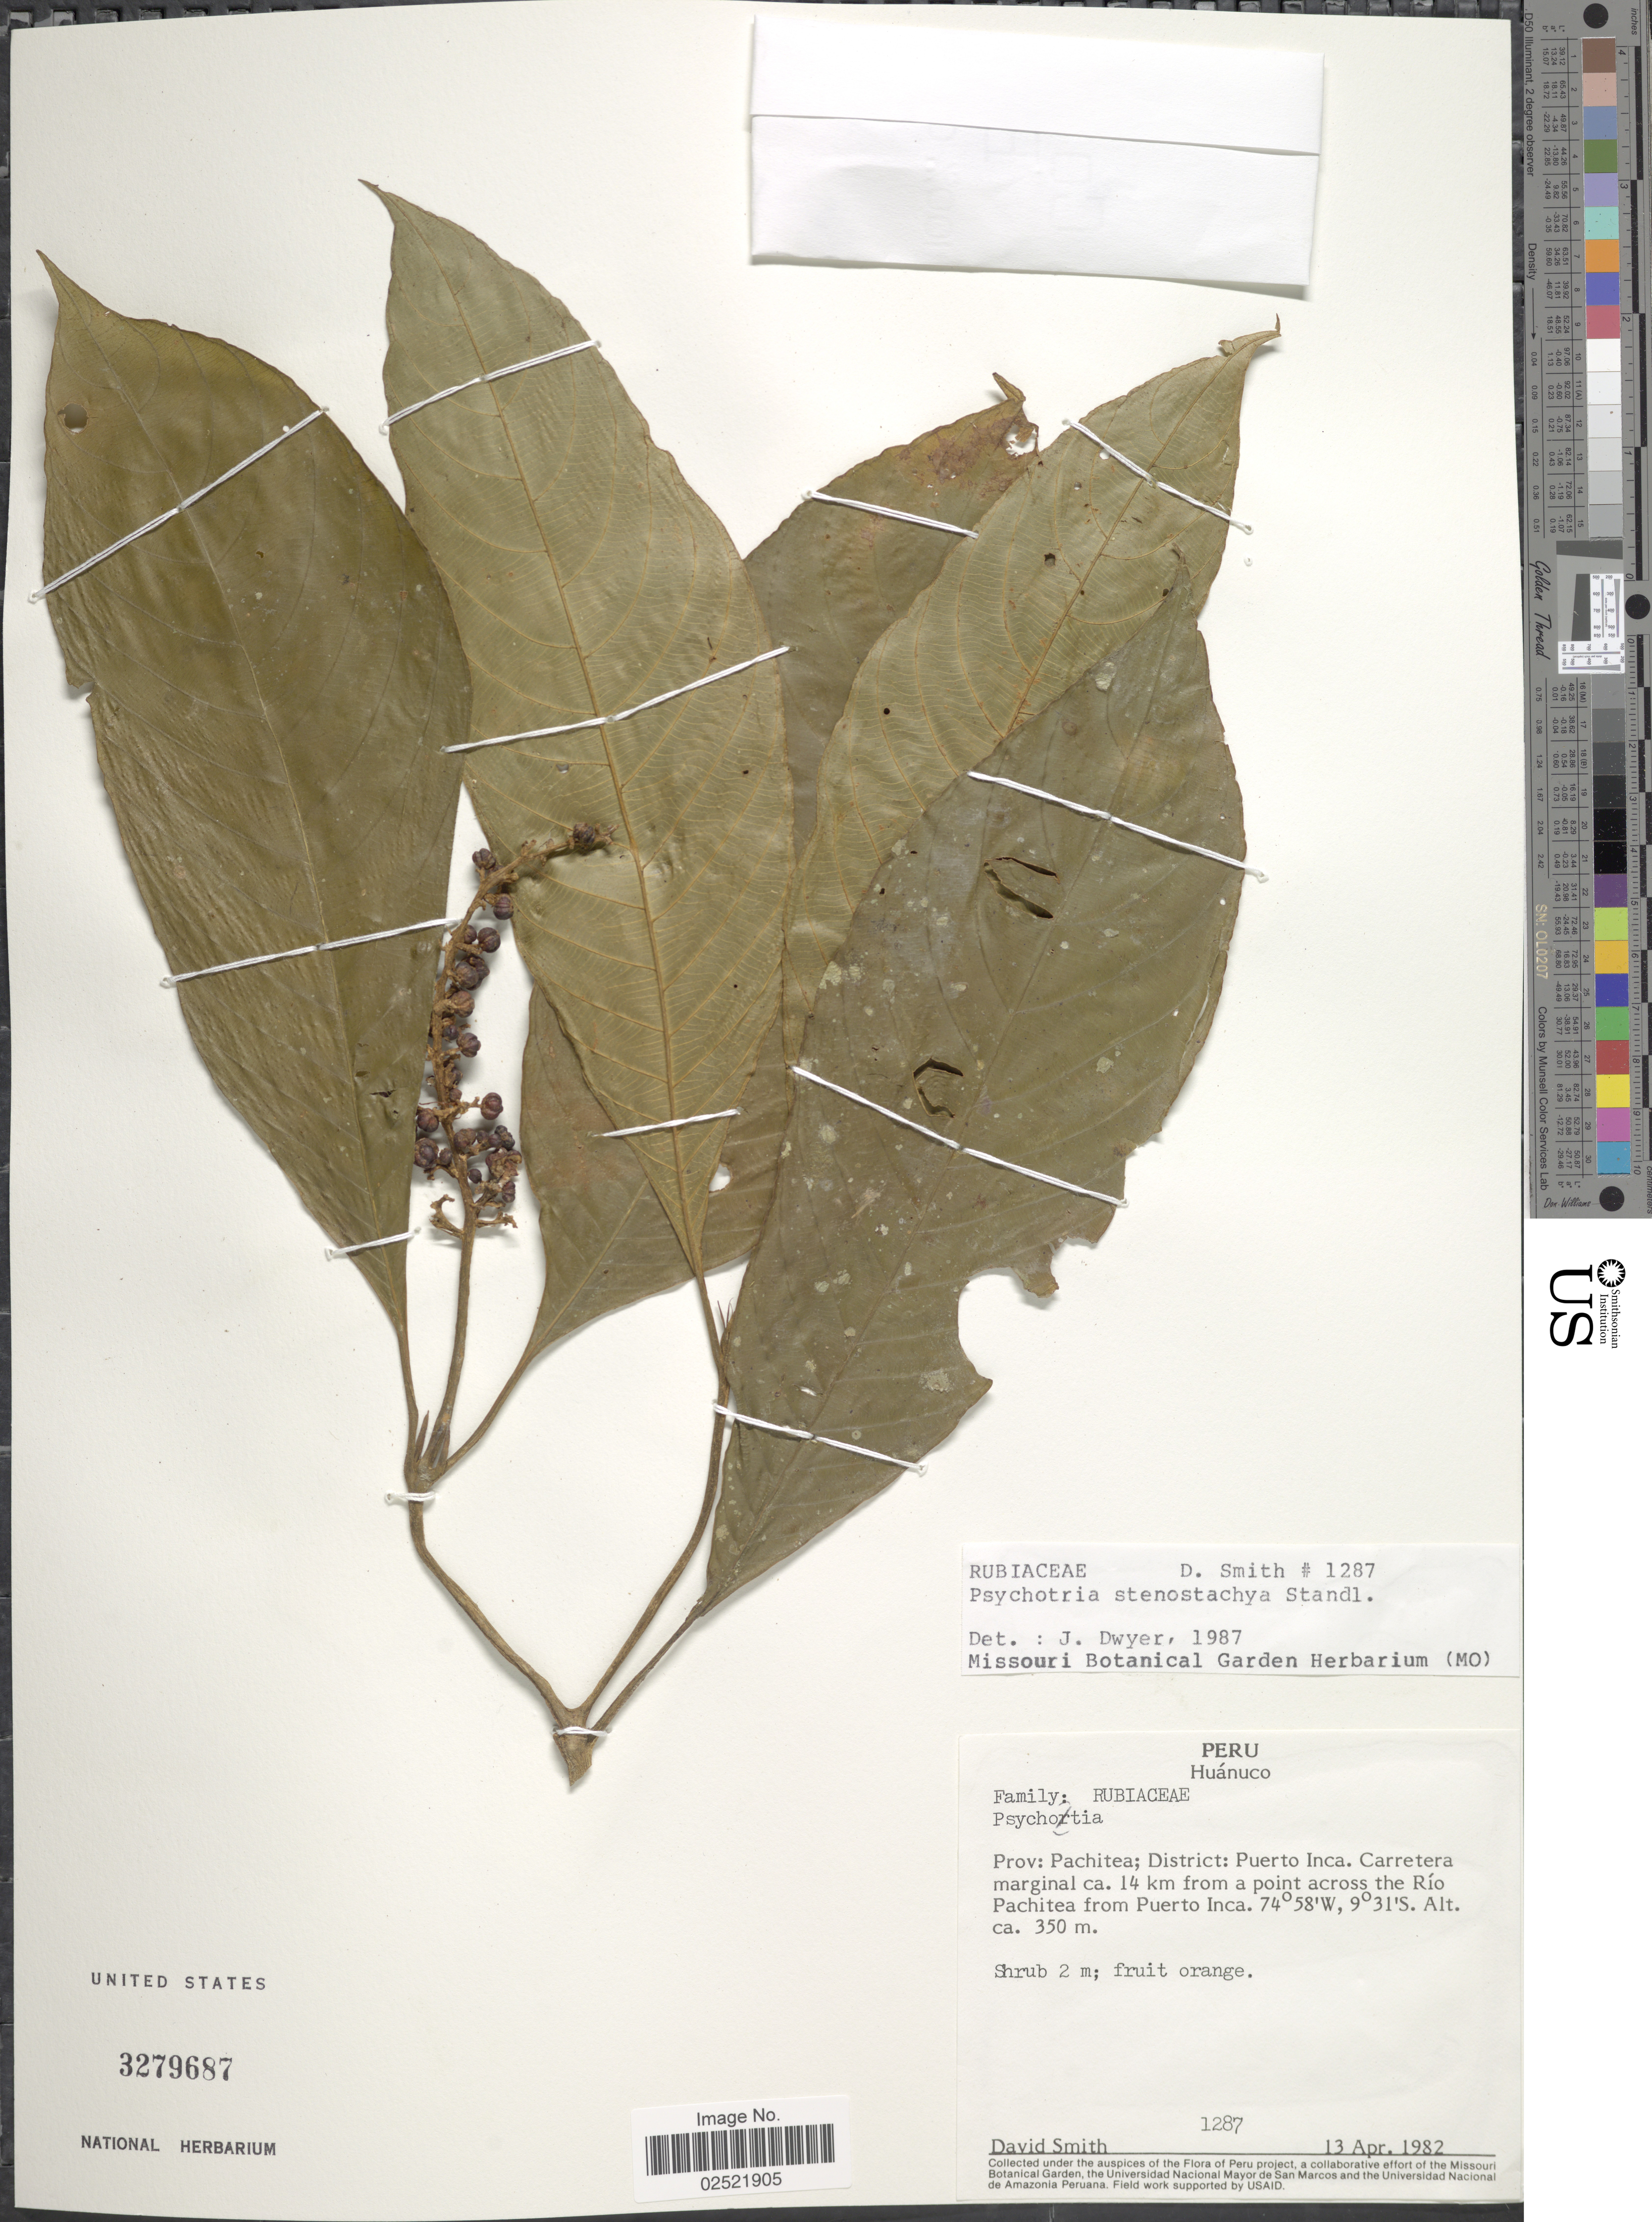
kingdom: Plantae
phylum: Tracheophyta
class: Magnoliopsida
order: Gentianales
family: Rubiaceae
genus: Psychotria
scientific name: Psychotria stenostachya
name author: Standl.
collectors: D. C. Smith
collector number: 1287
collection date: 1982-04-13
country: Peru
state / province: Huánuco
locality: Prov. Pachitea, District Puerto Inca, Carretera marginal ca 14 km from a point across the Rio Pachitea from Puerto Inca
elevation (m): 350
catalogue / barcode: US 3279687